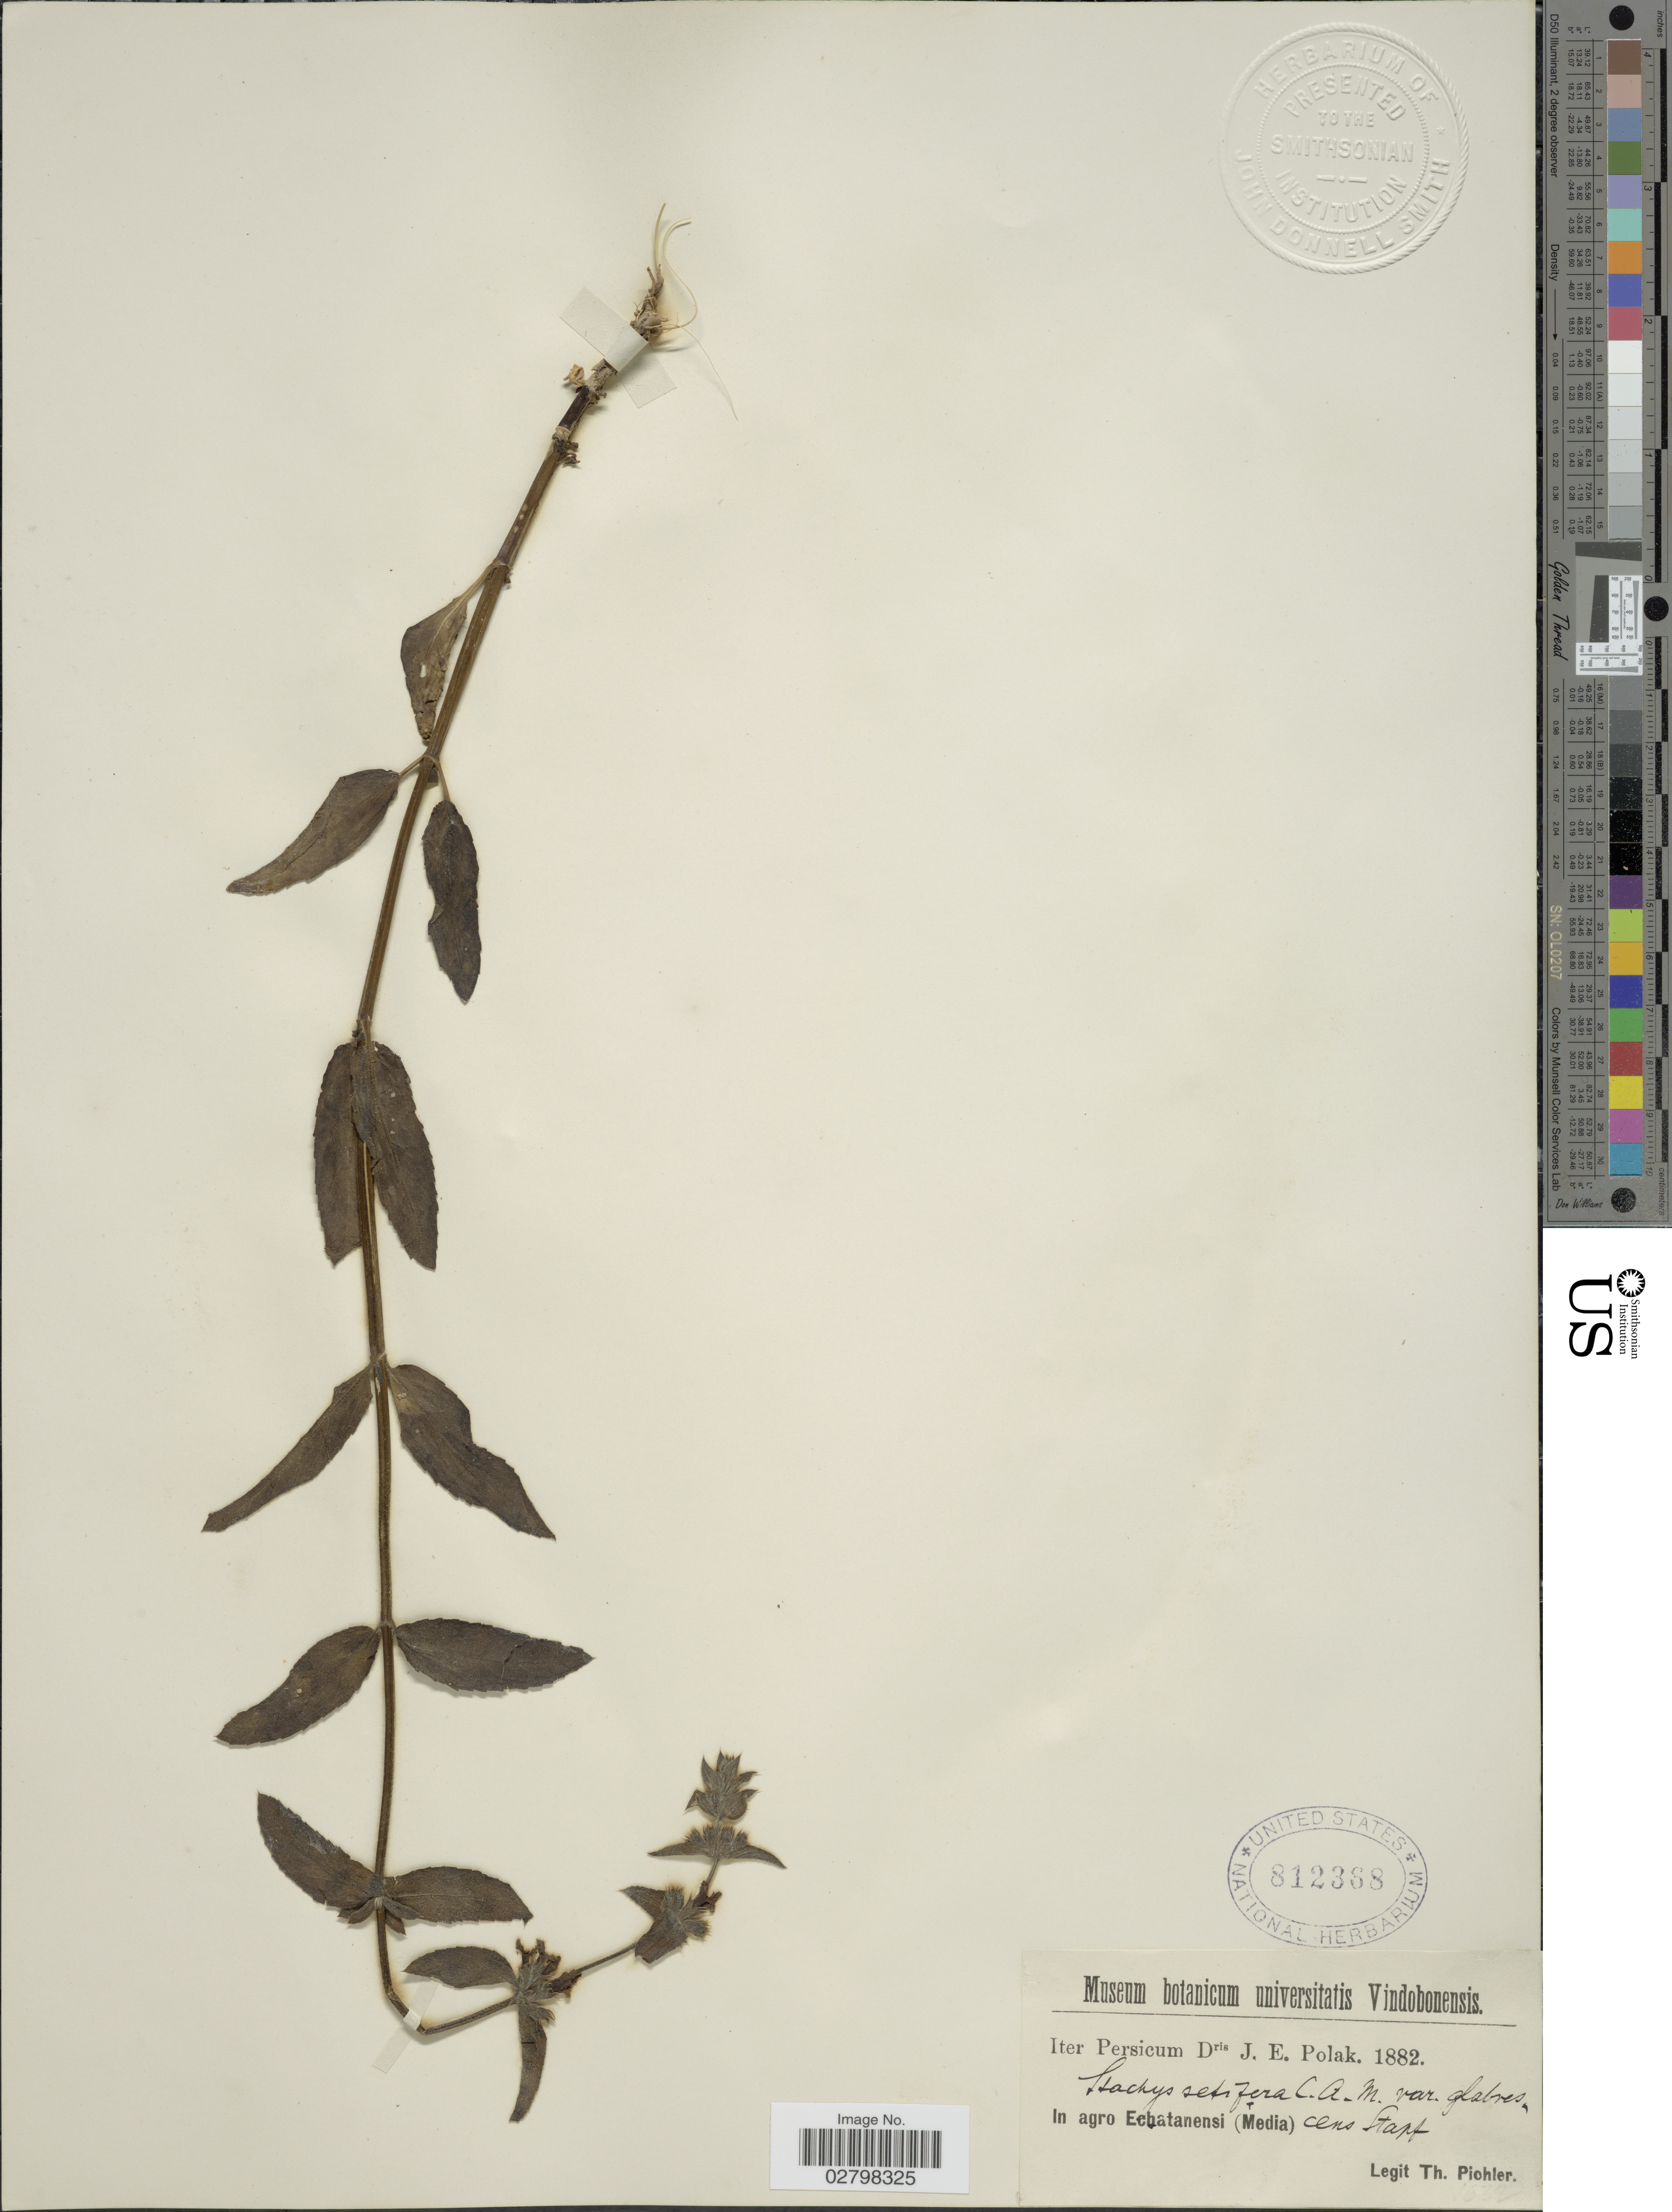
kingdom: Plantae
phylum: Tracheophyta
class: Magnoliopsida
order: Lamiales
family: Lamiaceae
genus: Stachys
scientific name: Stachys setifera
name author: C.A. Mey.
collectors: T. Pichler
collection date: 1882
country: Iran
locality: Iter Persicum. In agro Ecbatanensi (Media). cens Stapf. [interpreted]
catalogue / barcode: US 812368